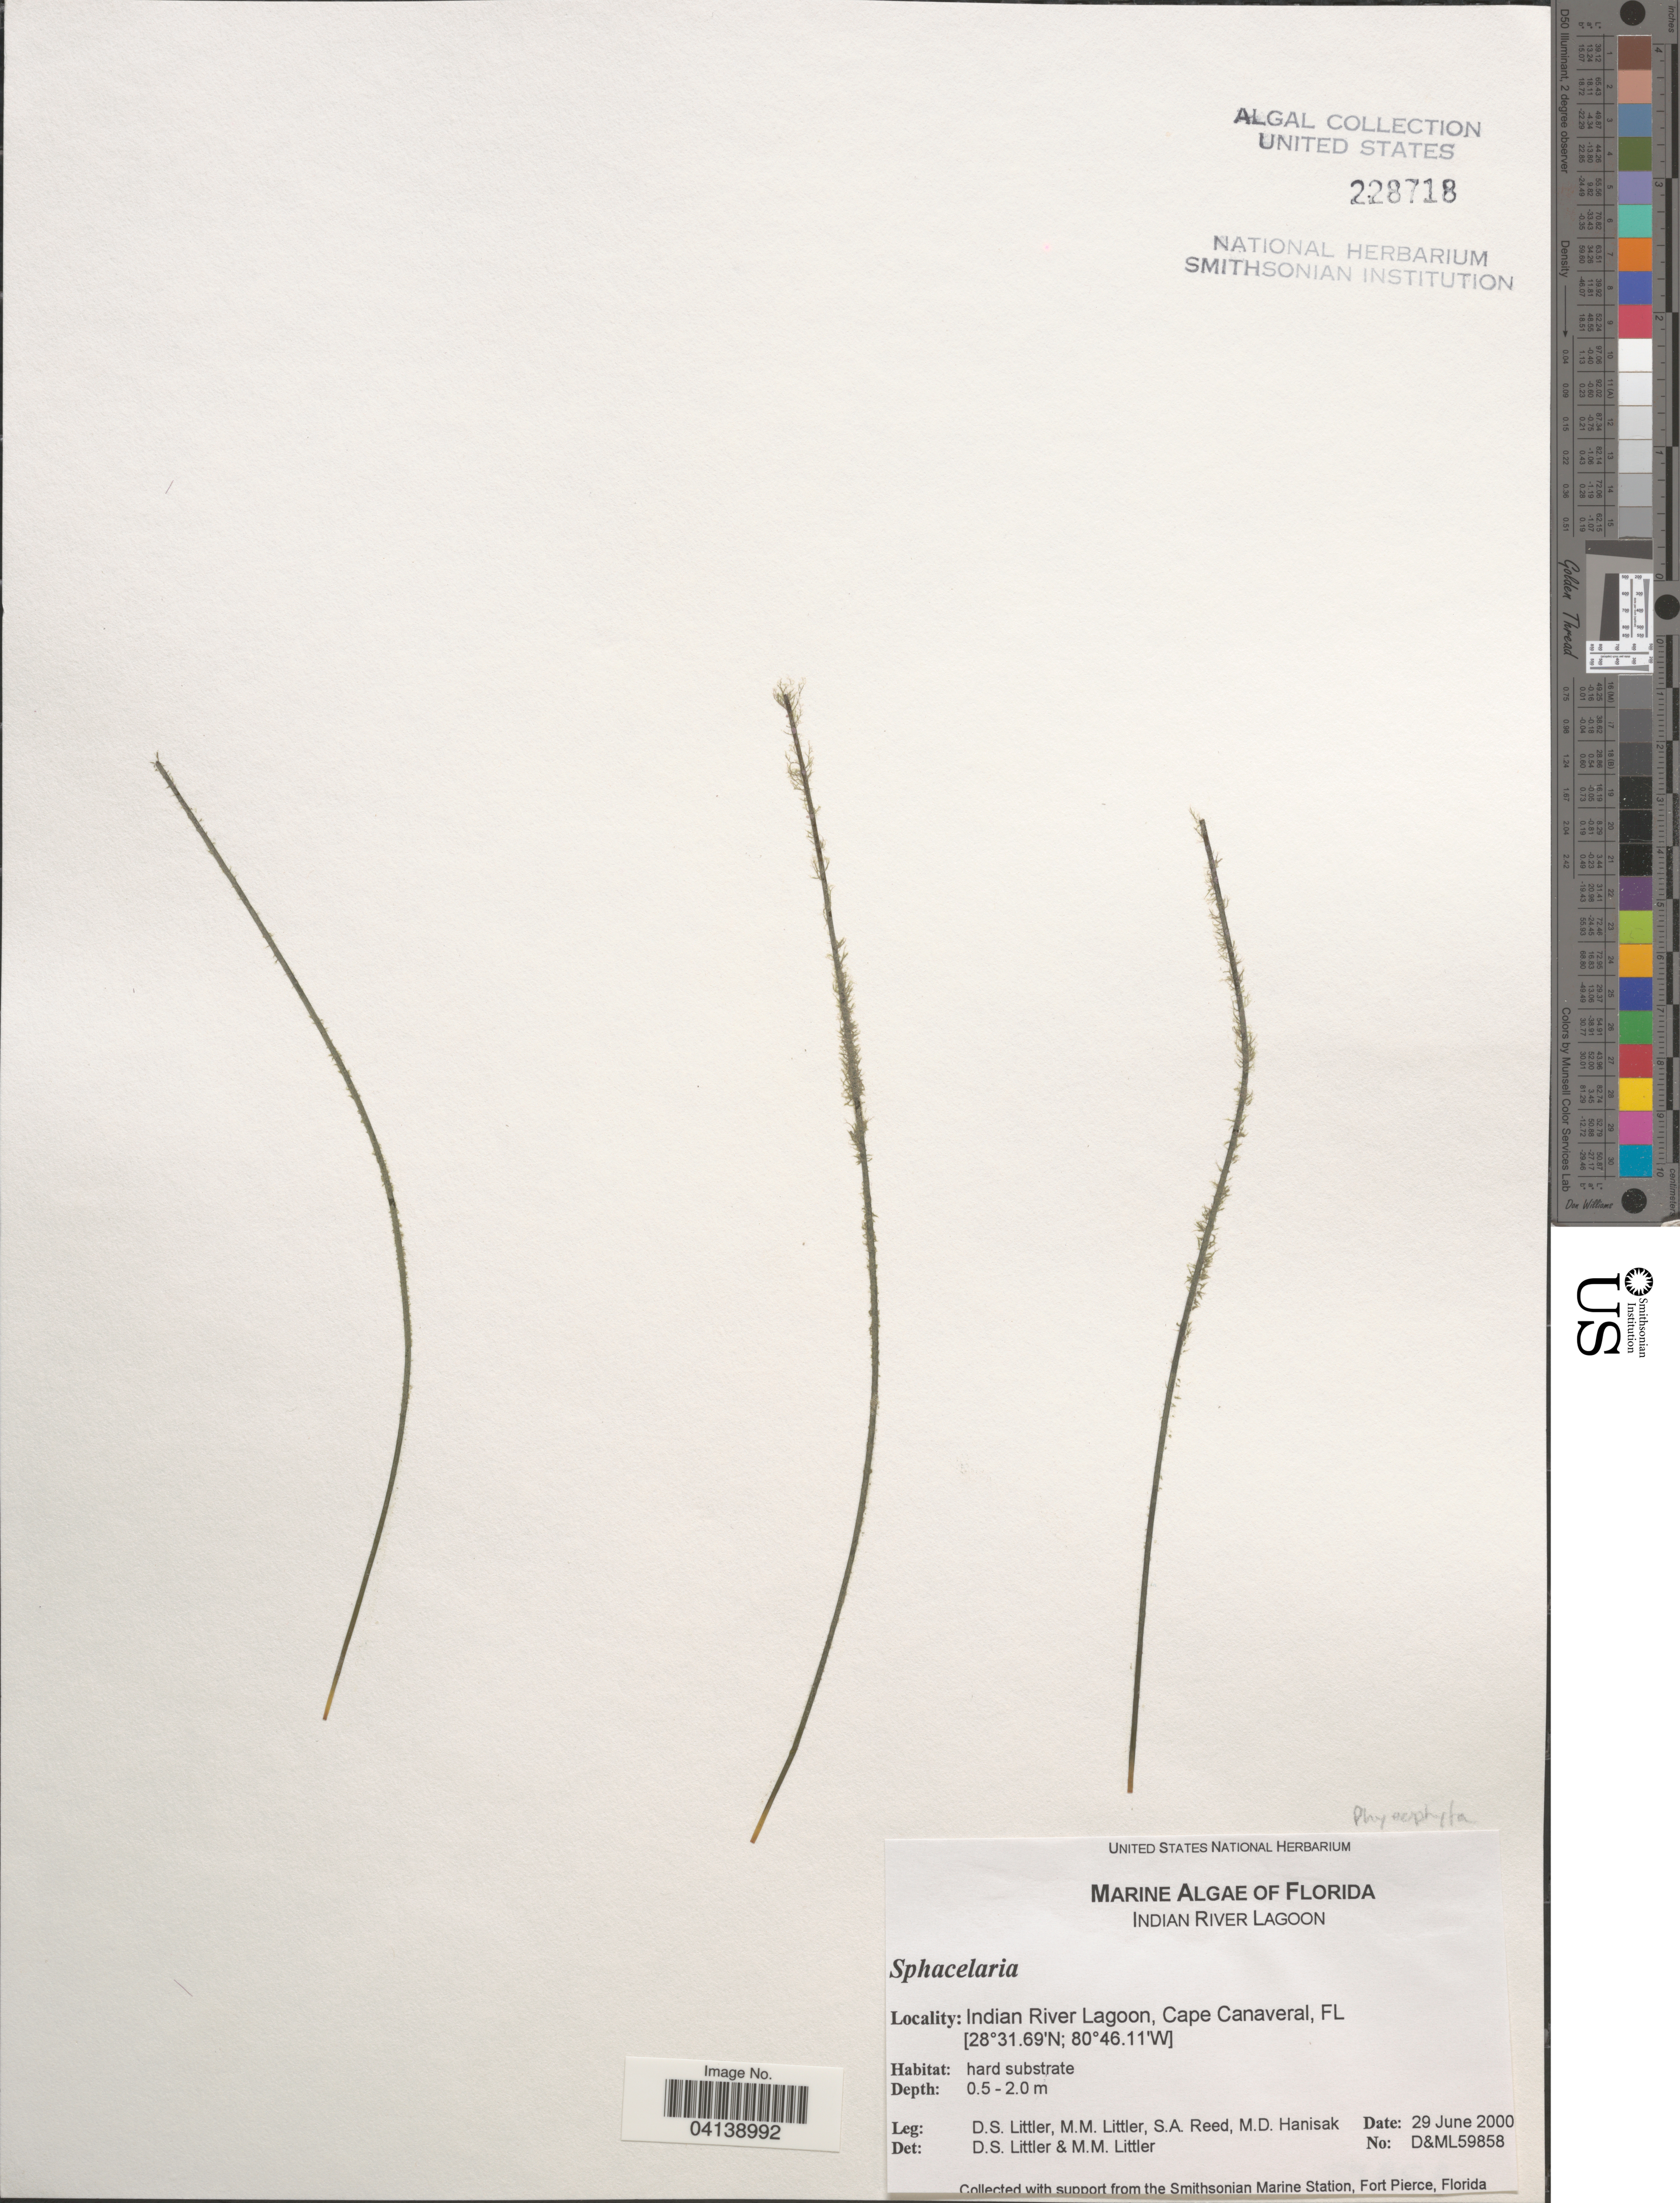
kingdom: Chromista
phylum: Ochrophyta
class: Phaeophyceae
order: Sphacelariales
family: Sphacelariaceae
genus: Sphacelaria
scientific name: Sphacelaria sp.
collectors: D. S. Littler, S. Reed & M. Hanisak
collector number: D&ML59858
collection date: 2000-06-29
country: United States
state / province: Florida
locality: Indian River Lagoon, Cape Canaveral.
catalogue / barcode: US 228718